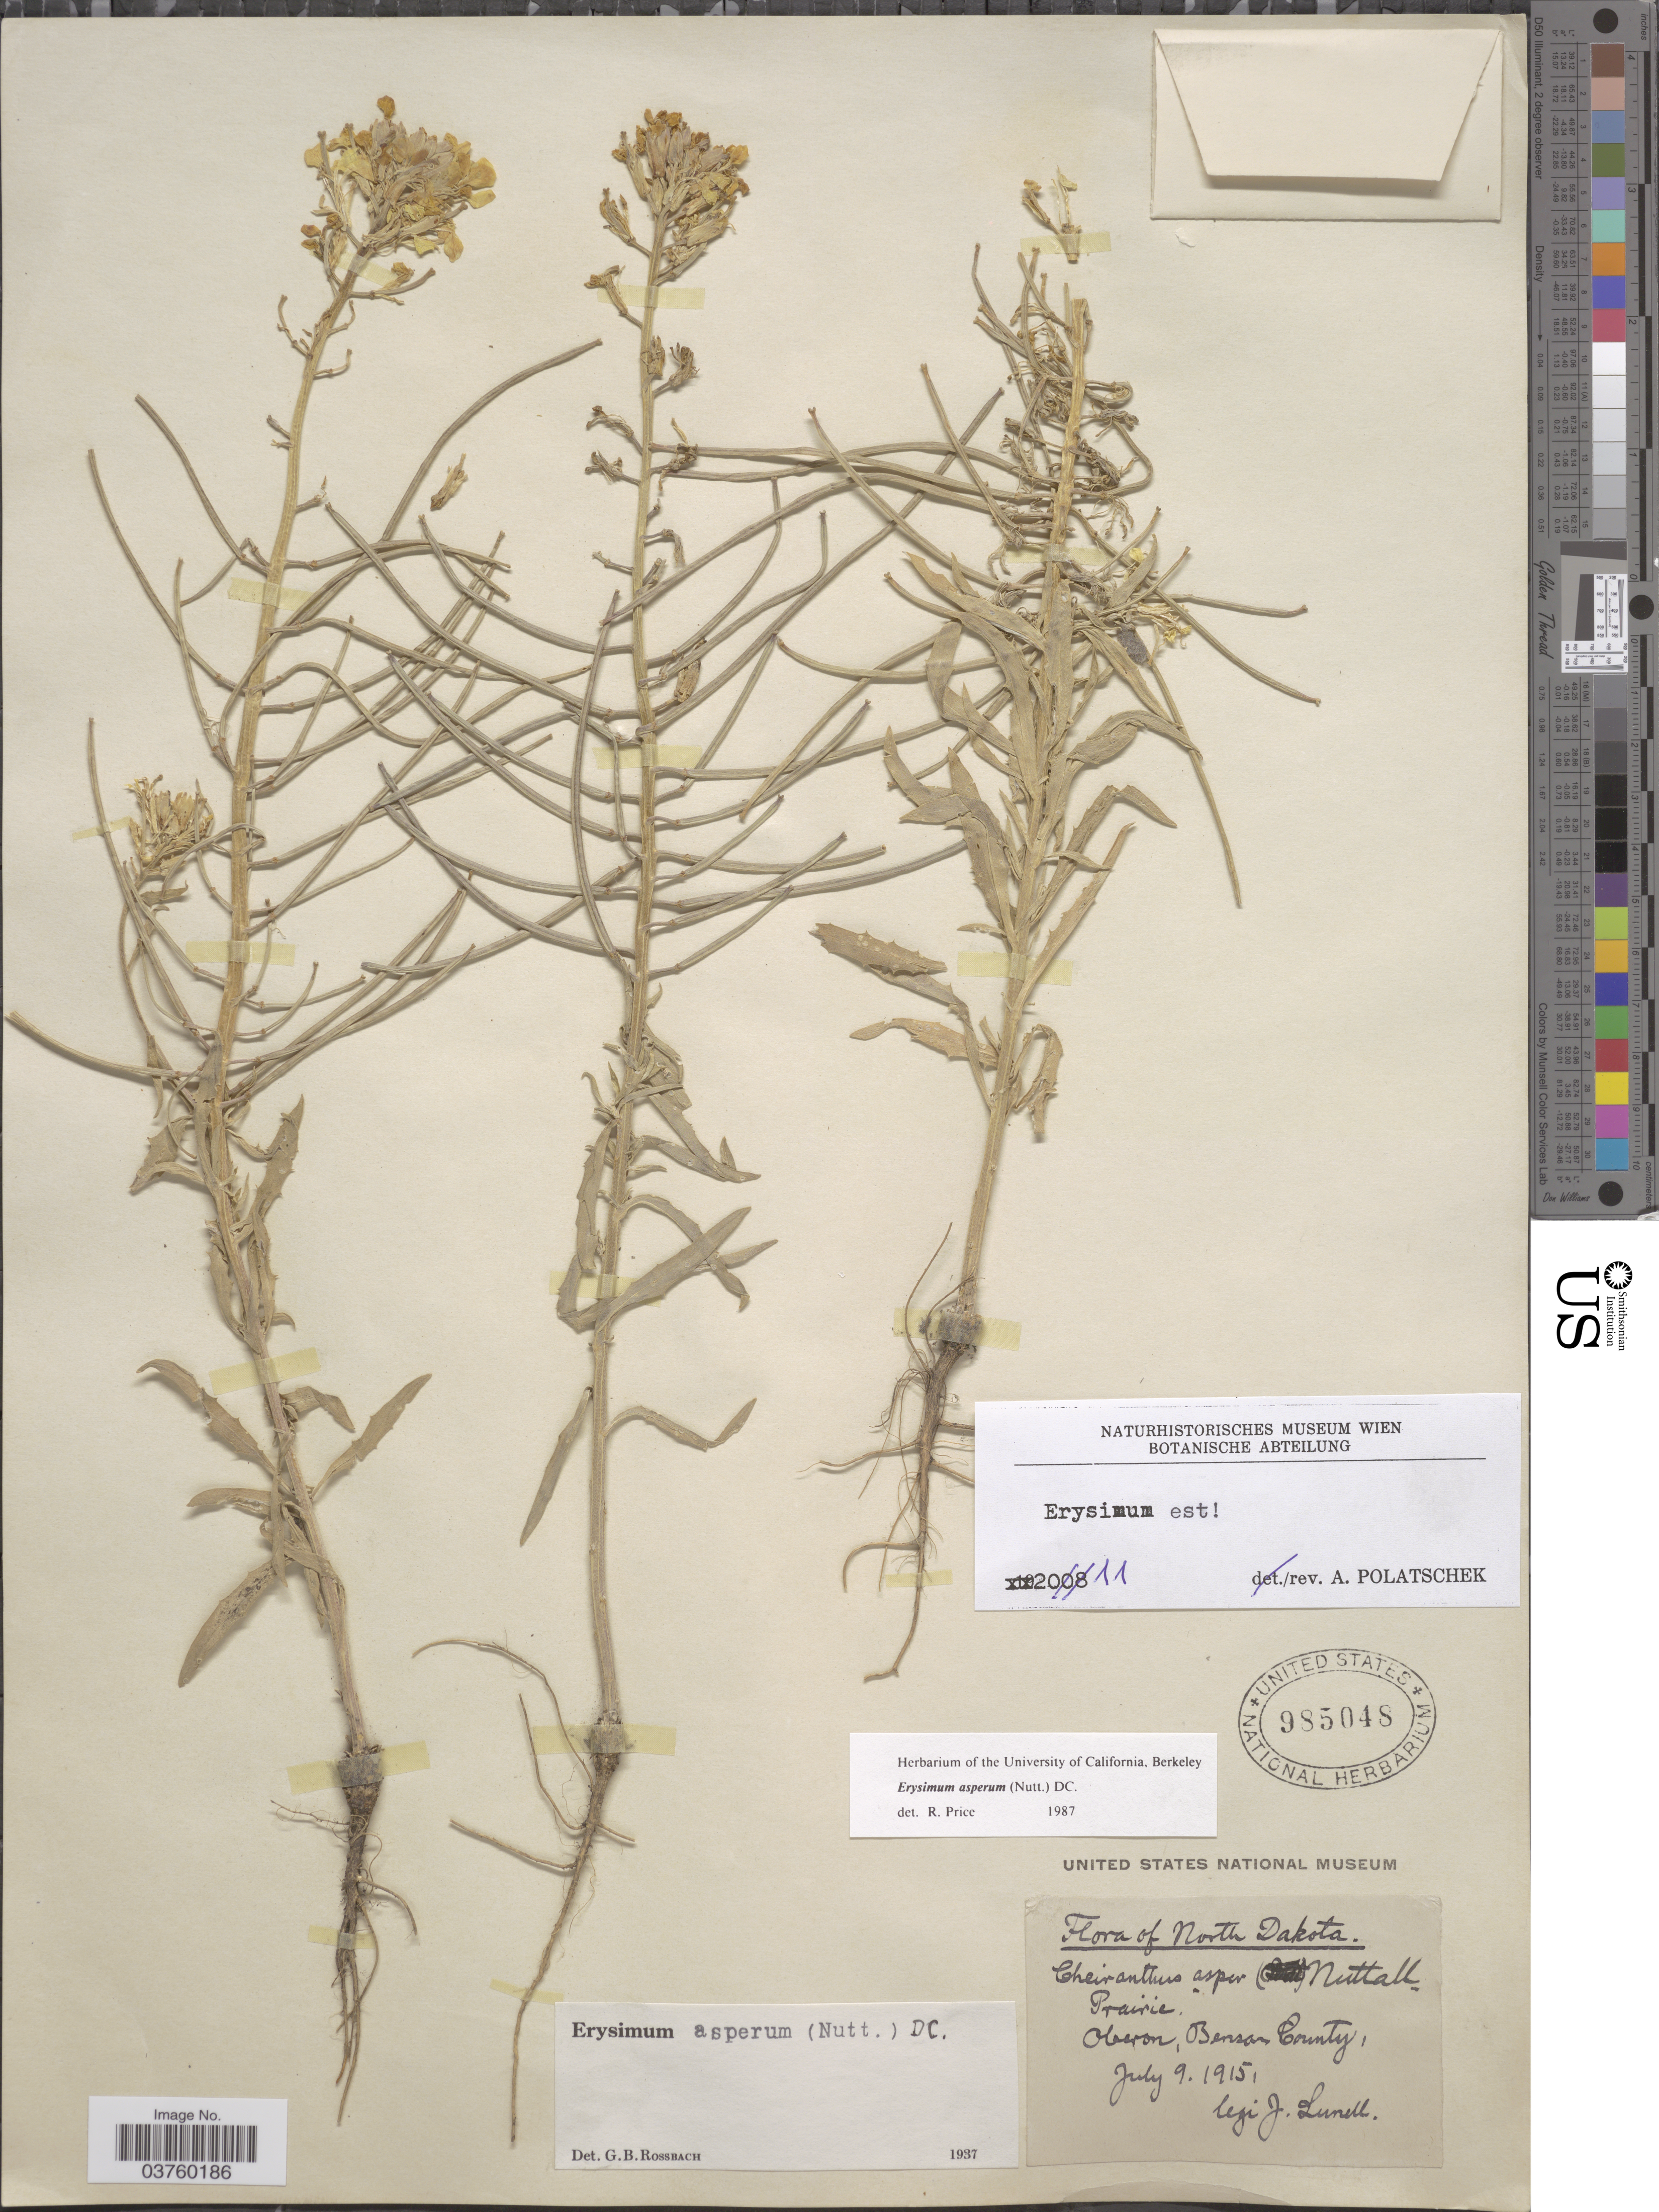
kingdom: Plantae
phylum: Tracheophyta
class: Magnoliopsida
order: Brassicales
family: Brassicaceae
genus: Erysimum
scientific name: Erysimum asperum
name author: (Nutt.) DC.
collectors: J. Lunell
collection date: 1915-07-09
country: United States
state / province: North Dakota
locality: Prairie. Oberon, Benson County.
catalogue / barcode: US 985048